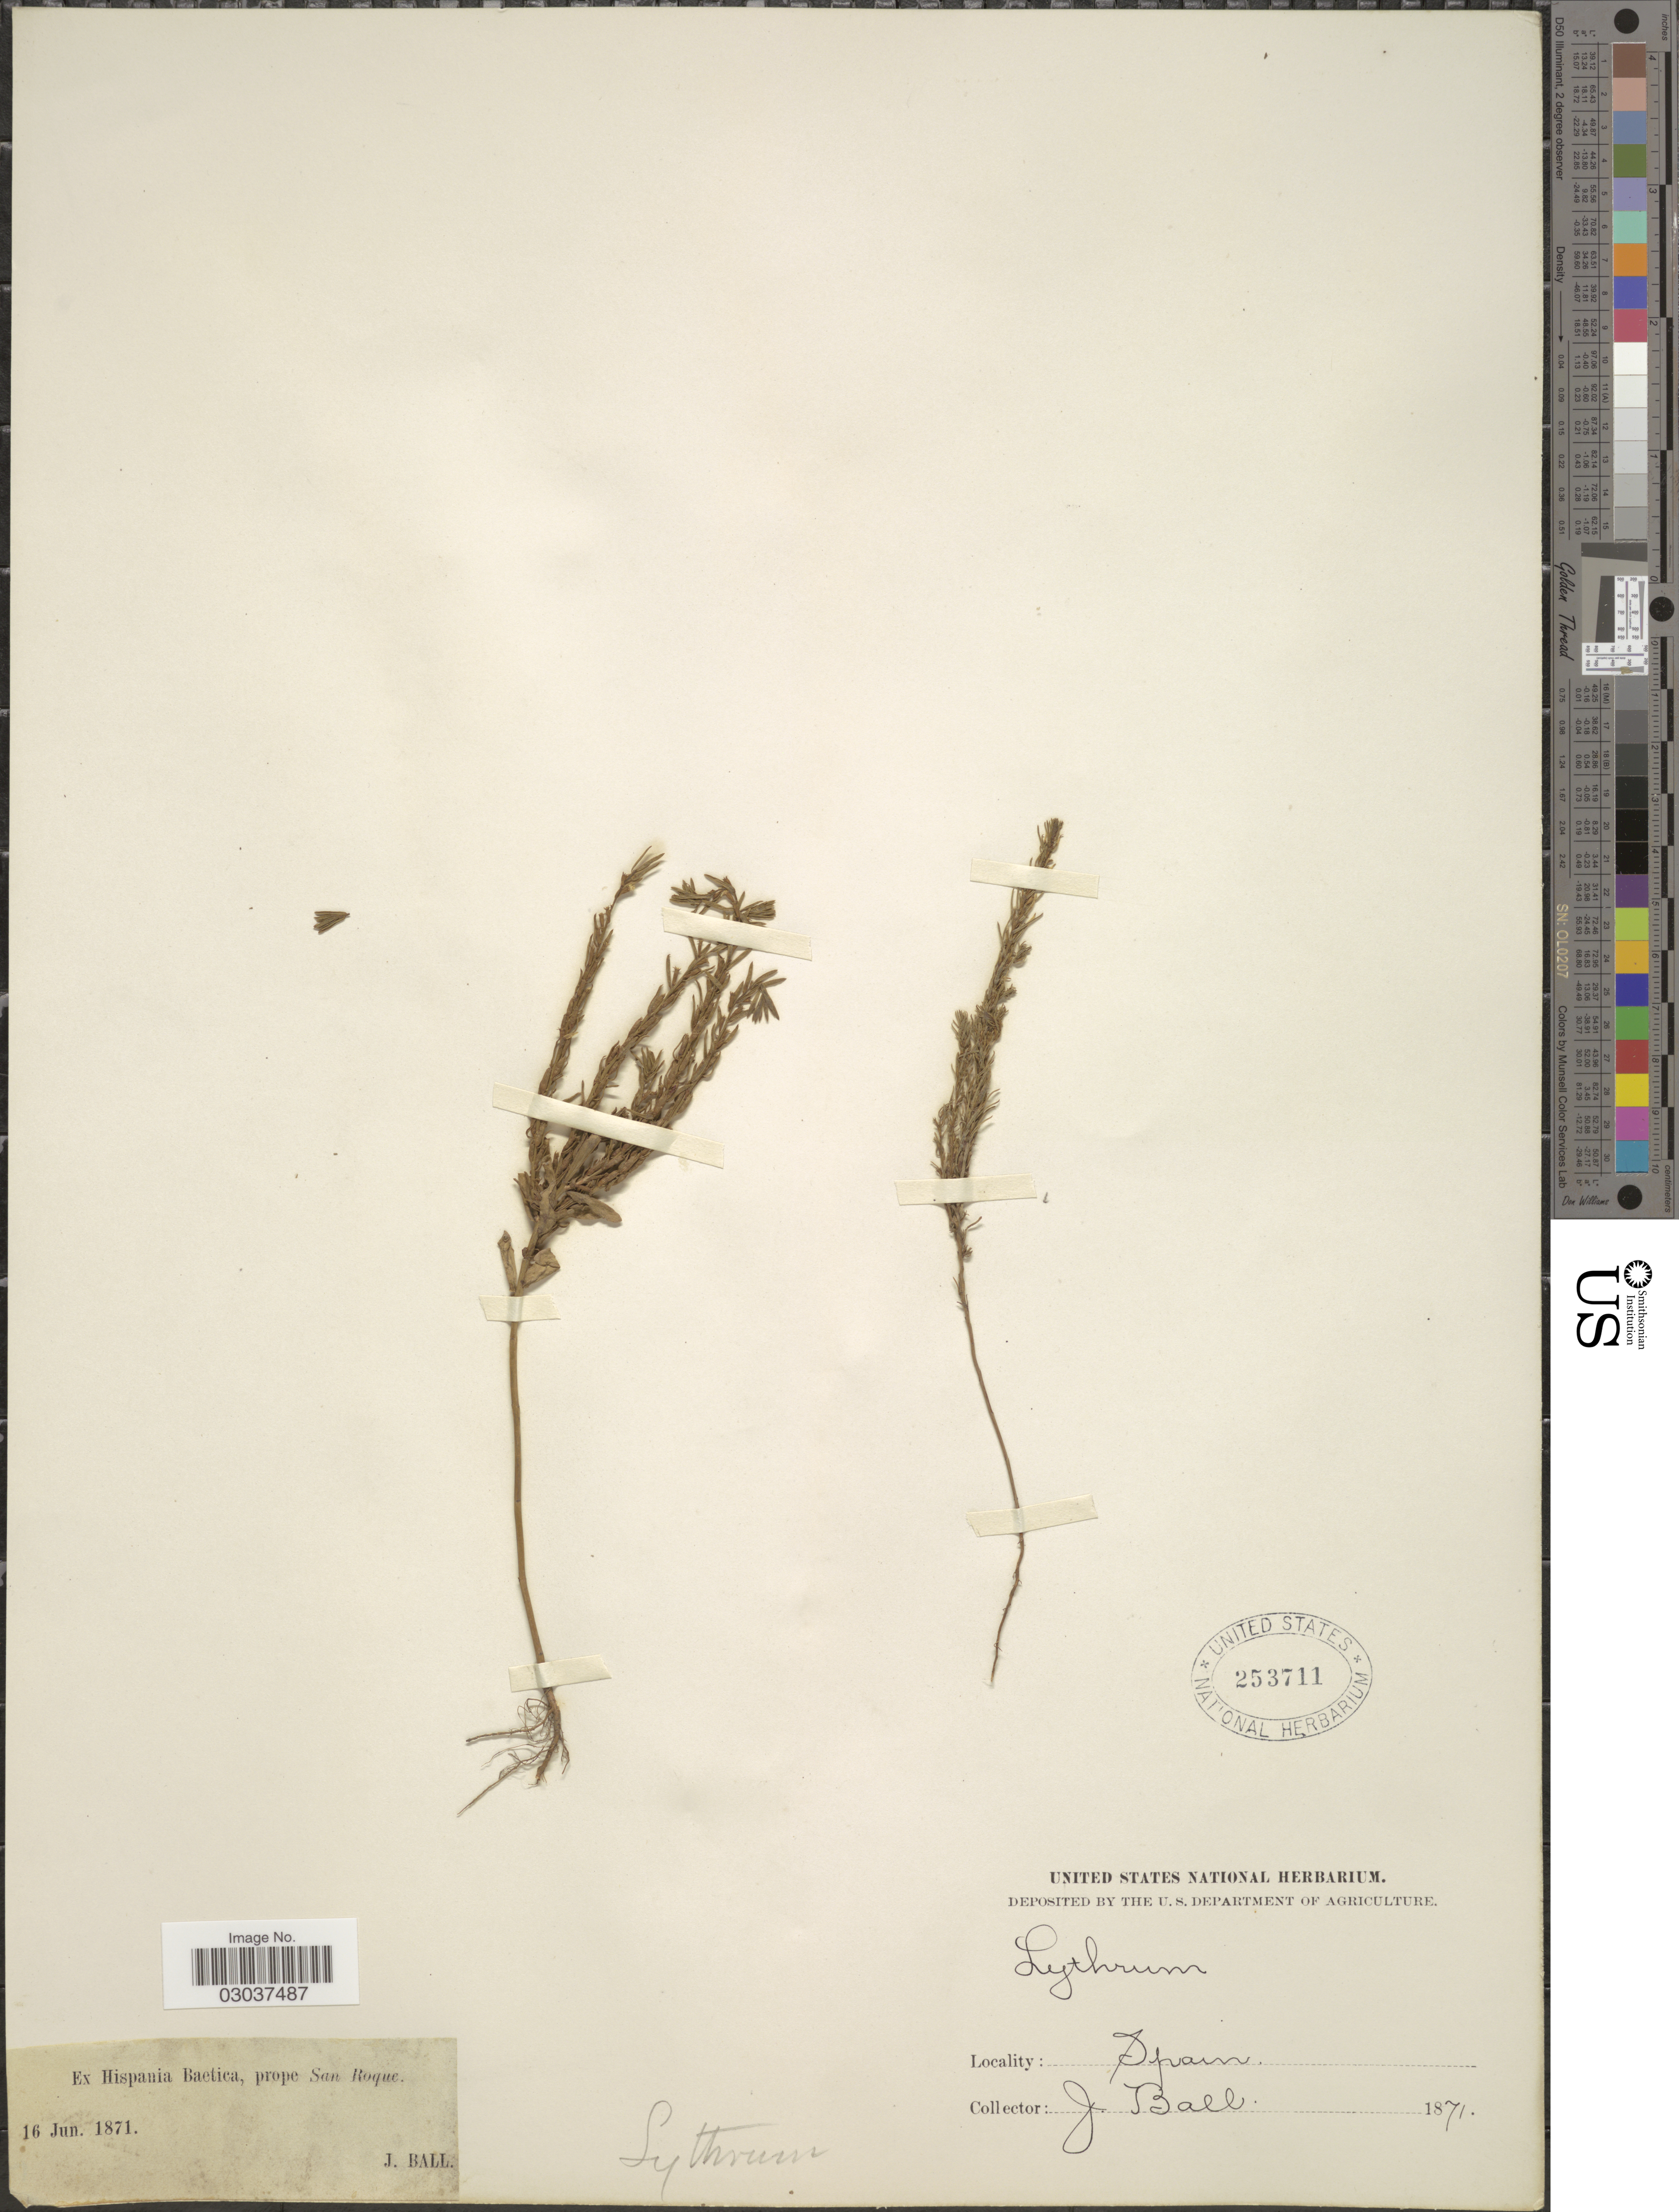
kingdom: Plantae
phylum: Tracheophyta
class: Magnoliopsida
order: Myrtales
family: Lythraceae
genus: Lythrum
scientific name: Lythrum sp.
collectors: J. Ball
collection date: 1871-06-16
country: Spain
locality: Ex Hispania Baetica, prope San Roque.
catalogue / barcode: US 253711